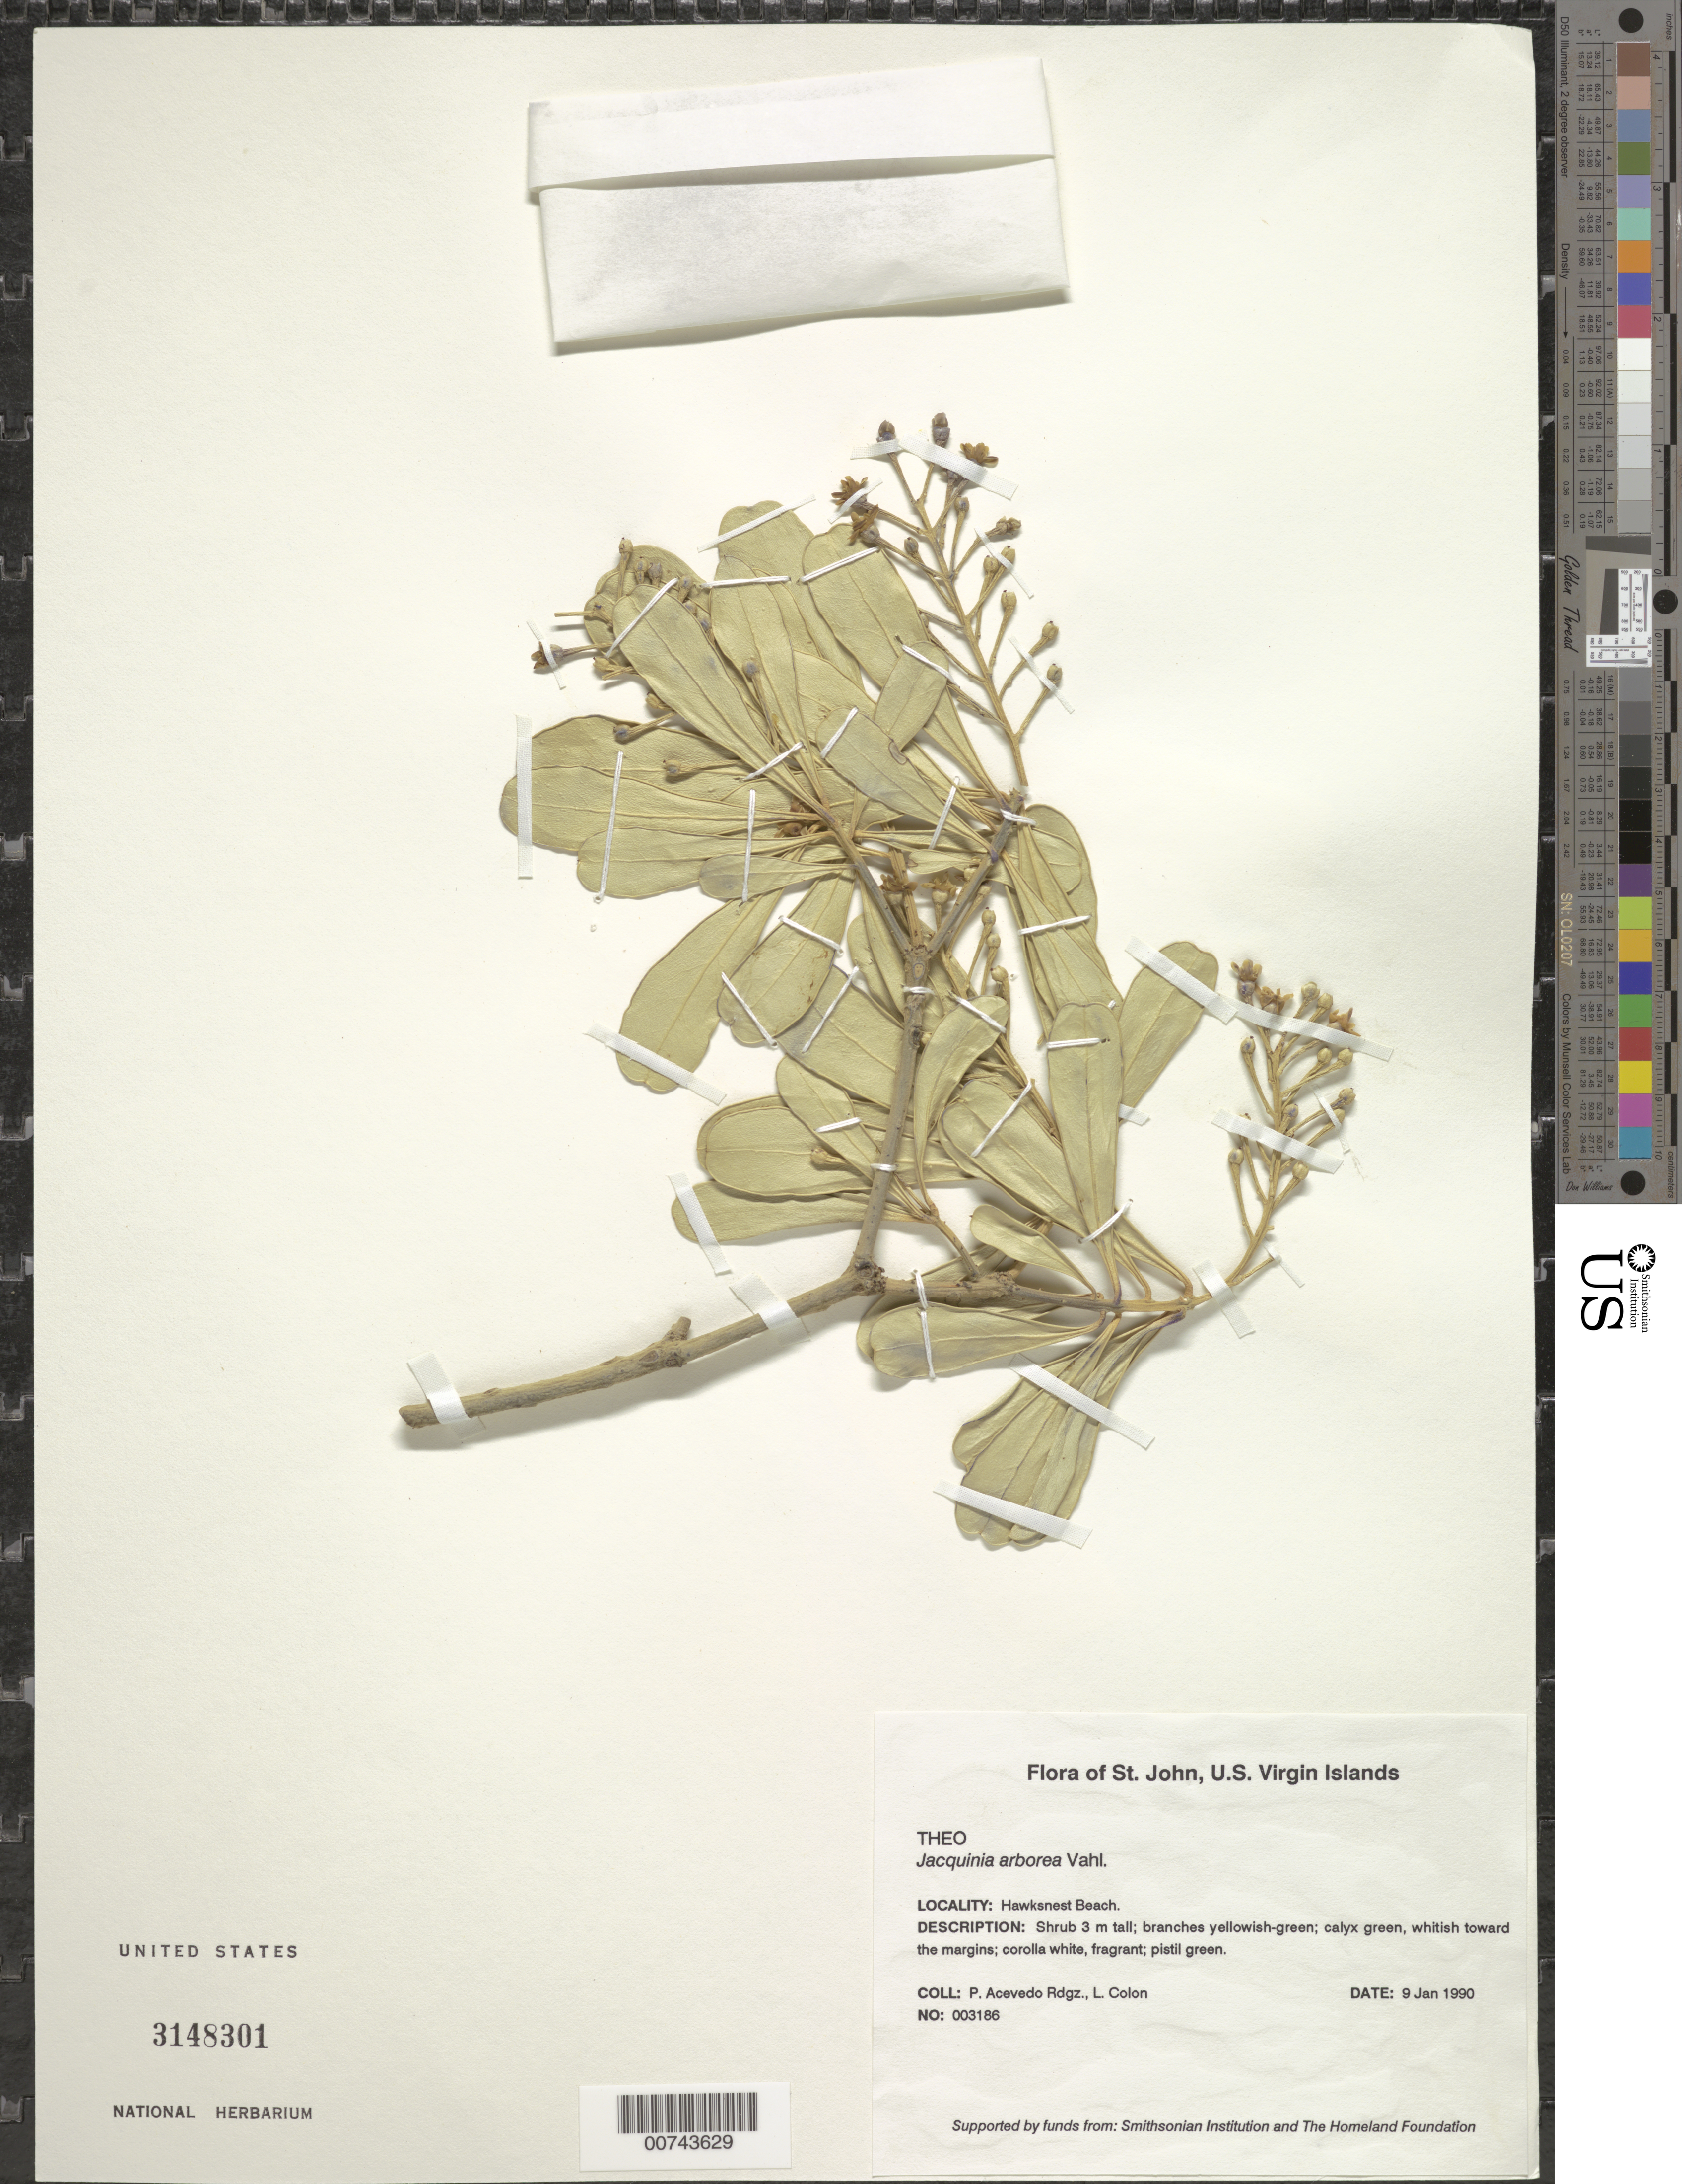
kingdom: Plantae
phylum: Tracheophyta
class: Magnoliopsida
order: Ericales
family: Primulaceae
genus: Jacquinia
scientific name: Jacquinia arborea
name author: Vahl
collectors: P. Acevedo-Rodr. & L. Colon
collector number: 3186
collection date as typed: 09 Jan 1990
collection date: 1990-01-09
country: U.S. Virgin Islands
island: St. John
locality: Hawksnest Beach.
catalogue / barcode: US 3148301